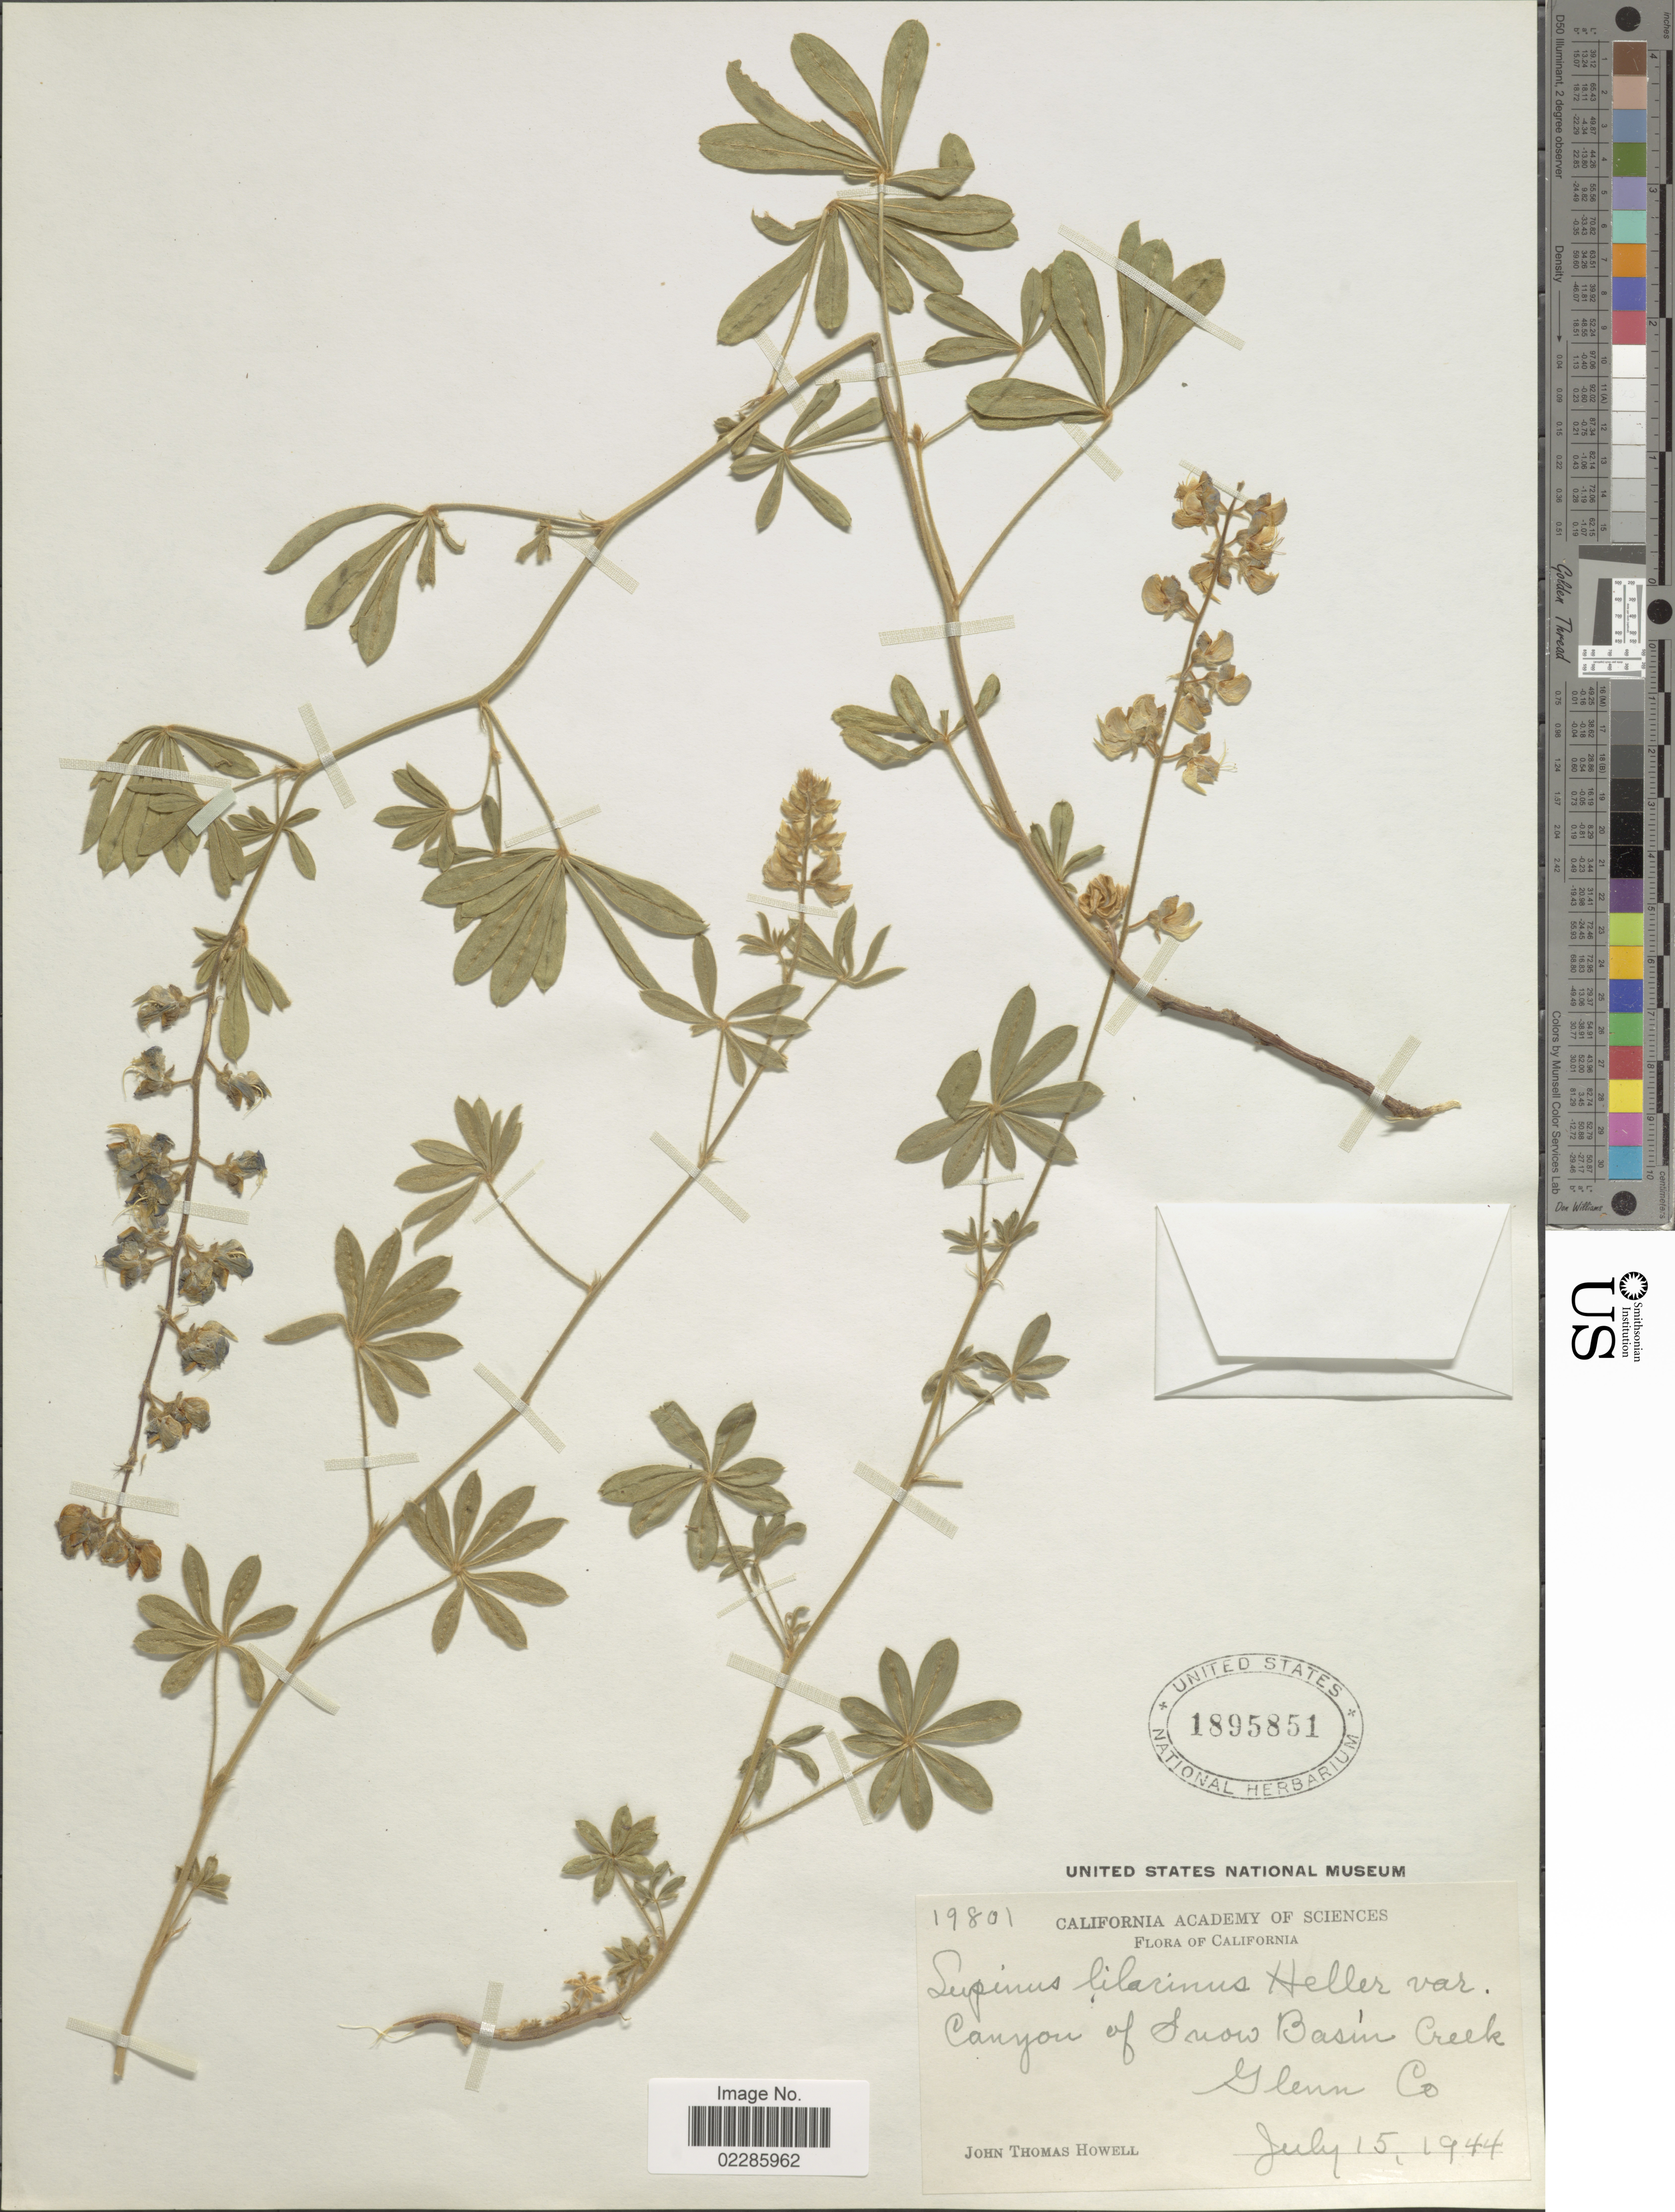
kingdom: Plantae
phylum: Tracheophyta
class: Magnoliopsida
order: Fabales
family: Fabaceae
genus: Lupinus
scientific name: Lupinus lilacinus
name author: A. Heller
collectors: J. T. Howell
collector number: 19801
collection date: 1944-07-15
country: United States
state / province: California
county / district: Glenn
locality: Canyon of Snow Basin Creek, Glenn Co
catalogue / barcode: US 1895851